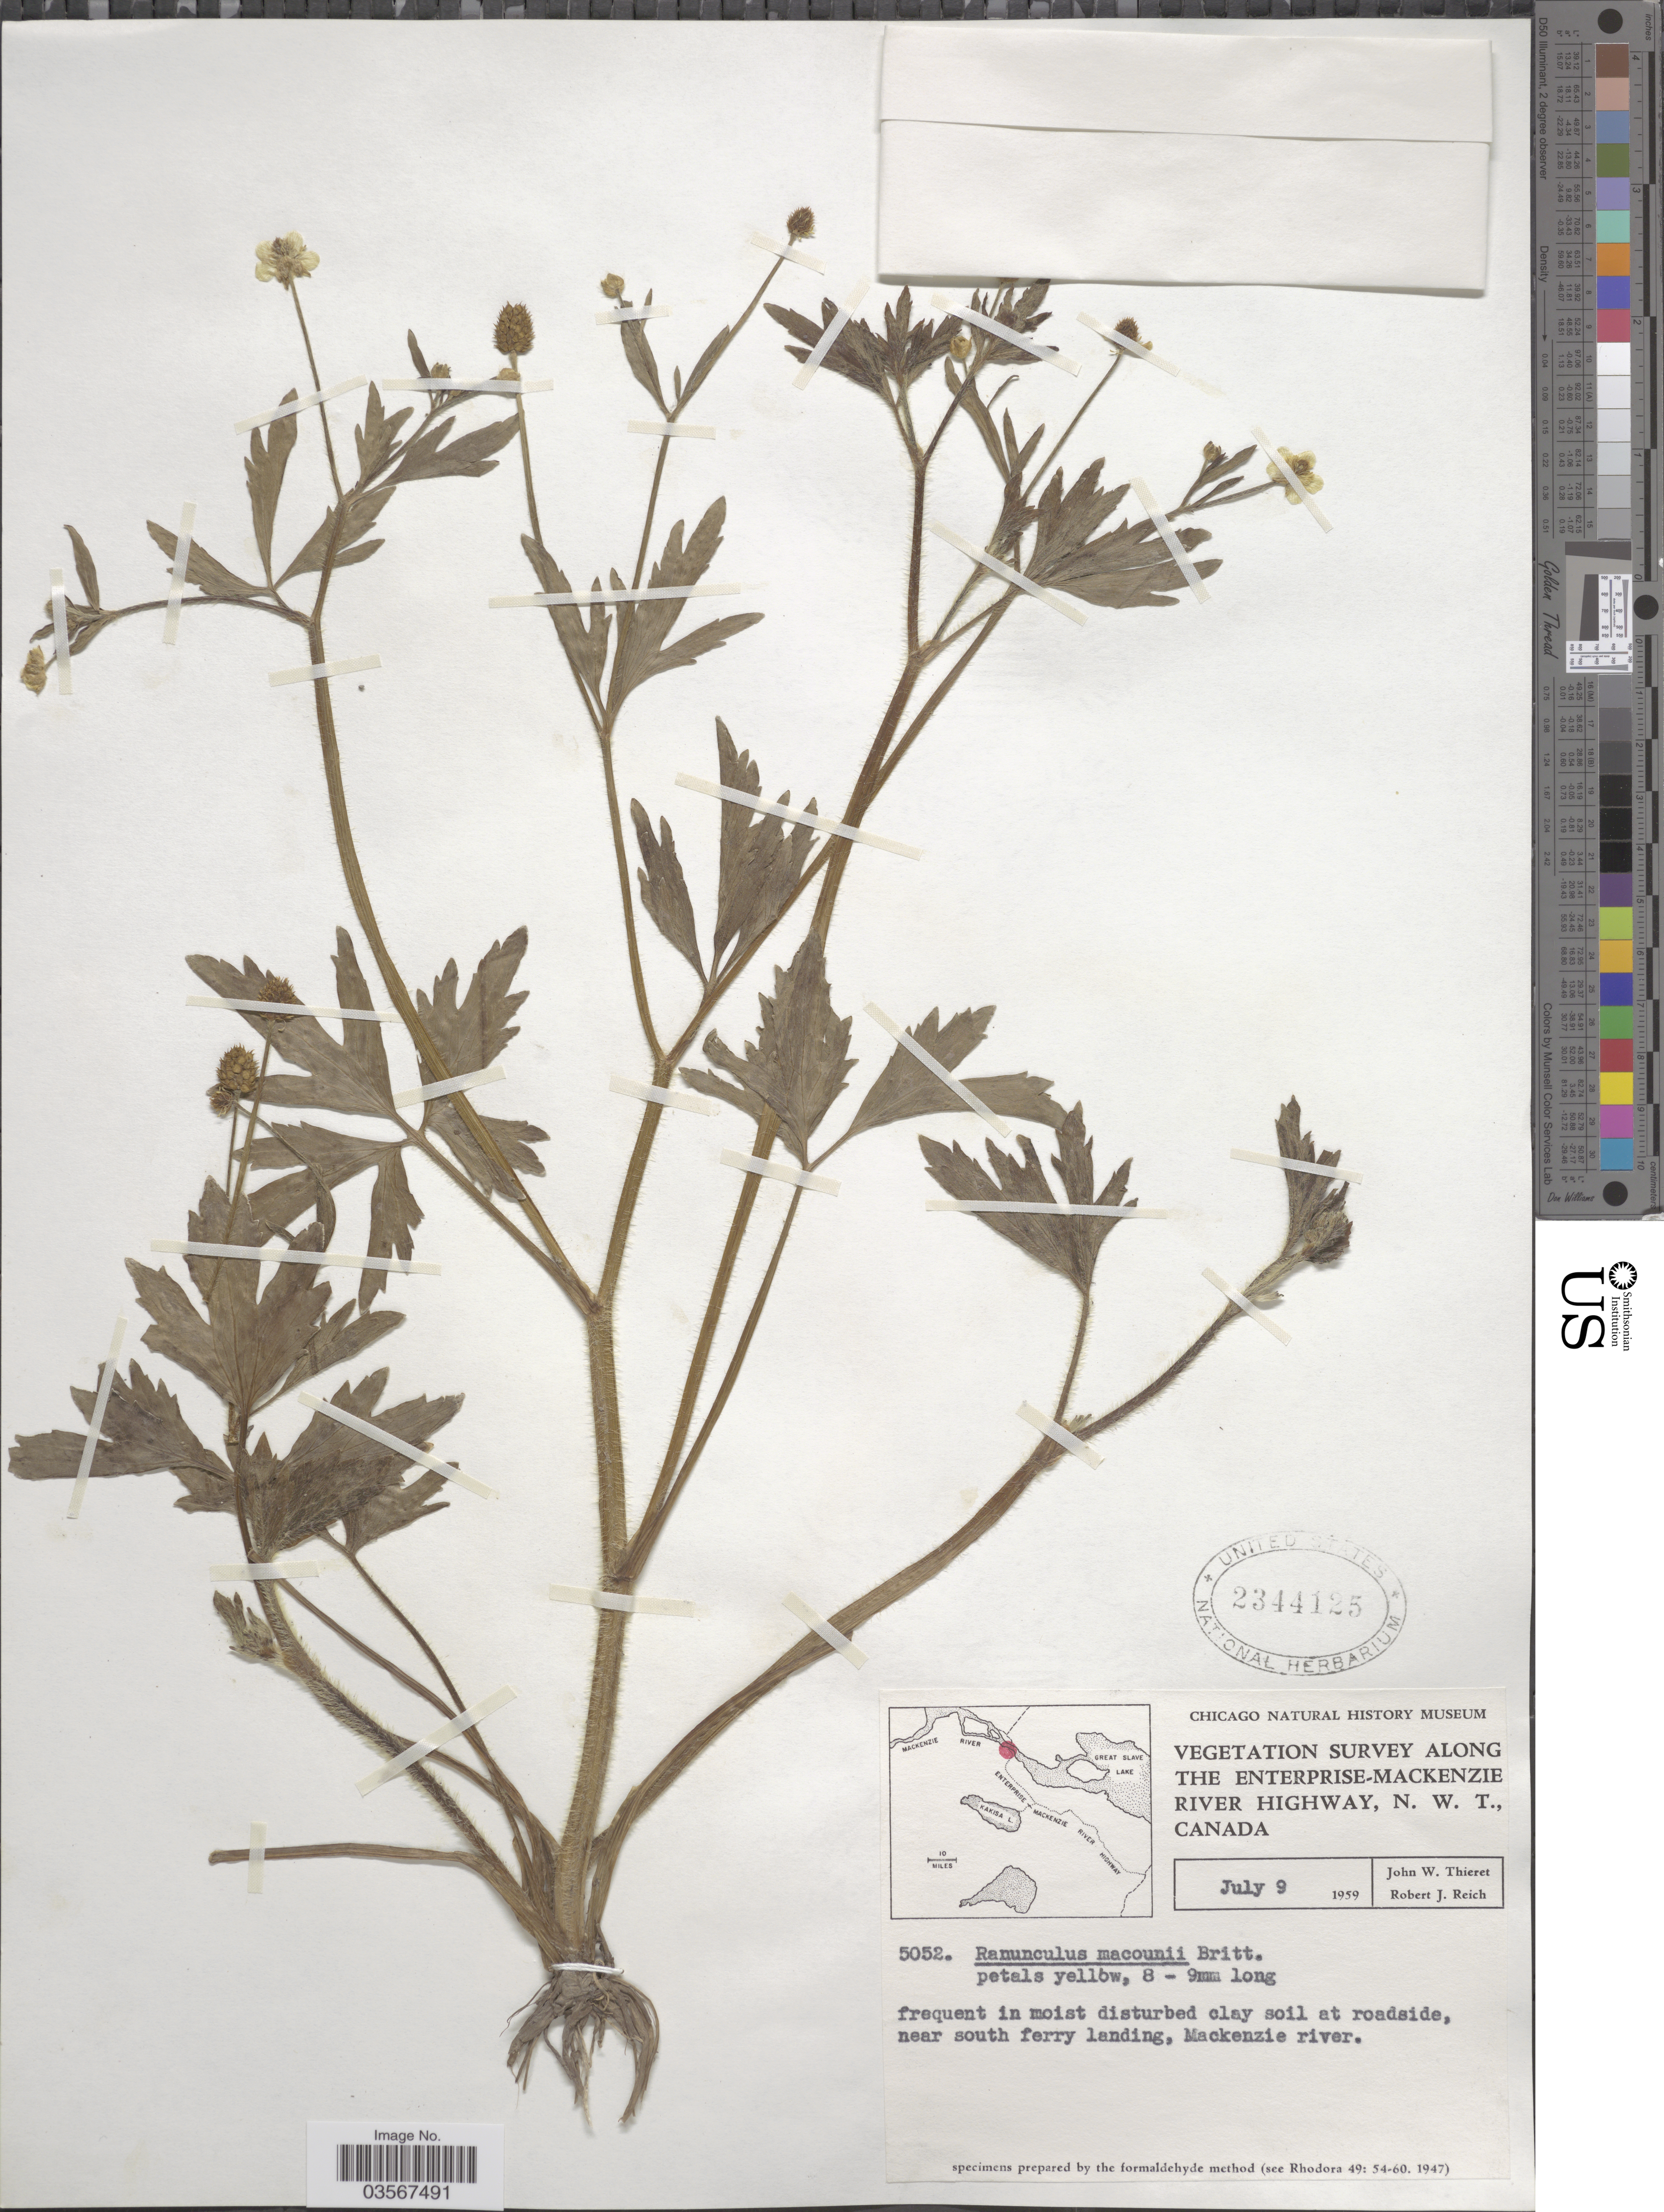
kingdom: Plantae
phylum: Tracheophyta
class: Magnoliopsida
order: Ranunculales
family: Ranunculaceae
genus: Ranunculus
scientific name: Ranunculus macounii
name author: Britton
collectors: J. W. Thieret & R. Reich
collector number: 5052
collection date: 1959-07-09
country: Canada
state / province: Northwest Territories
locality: Vegetation Survey along the Enterprise-Mackenzie River Highway. At roadside, near south ferry landing, Mackenzie river.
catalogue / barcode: US 2344125